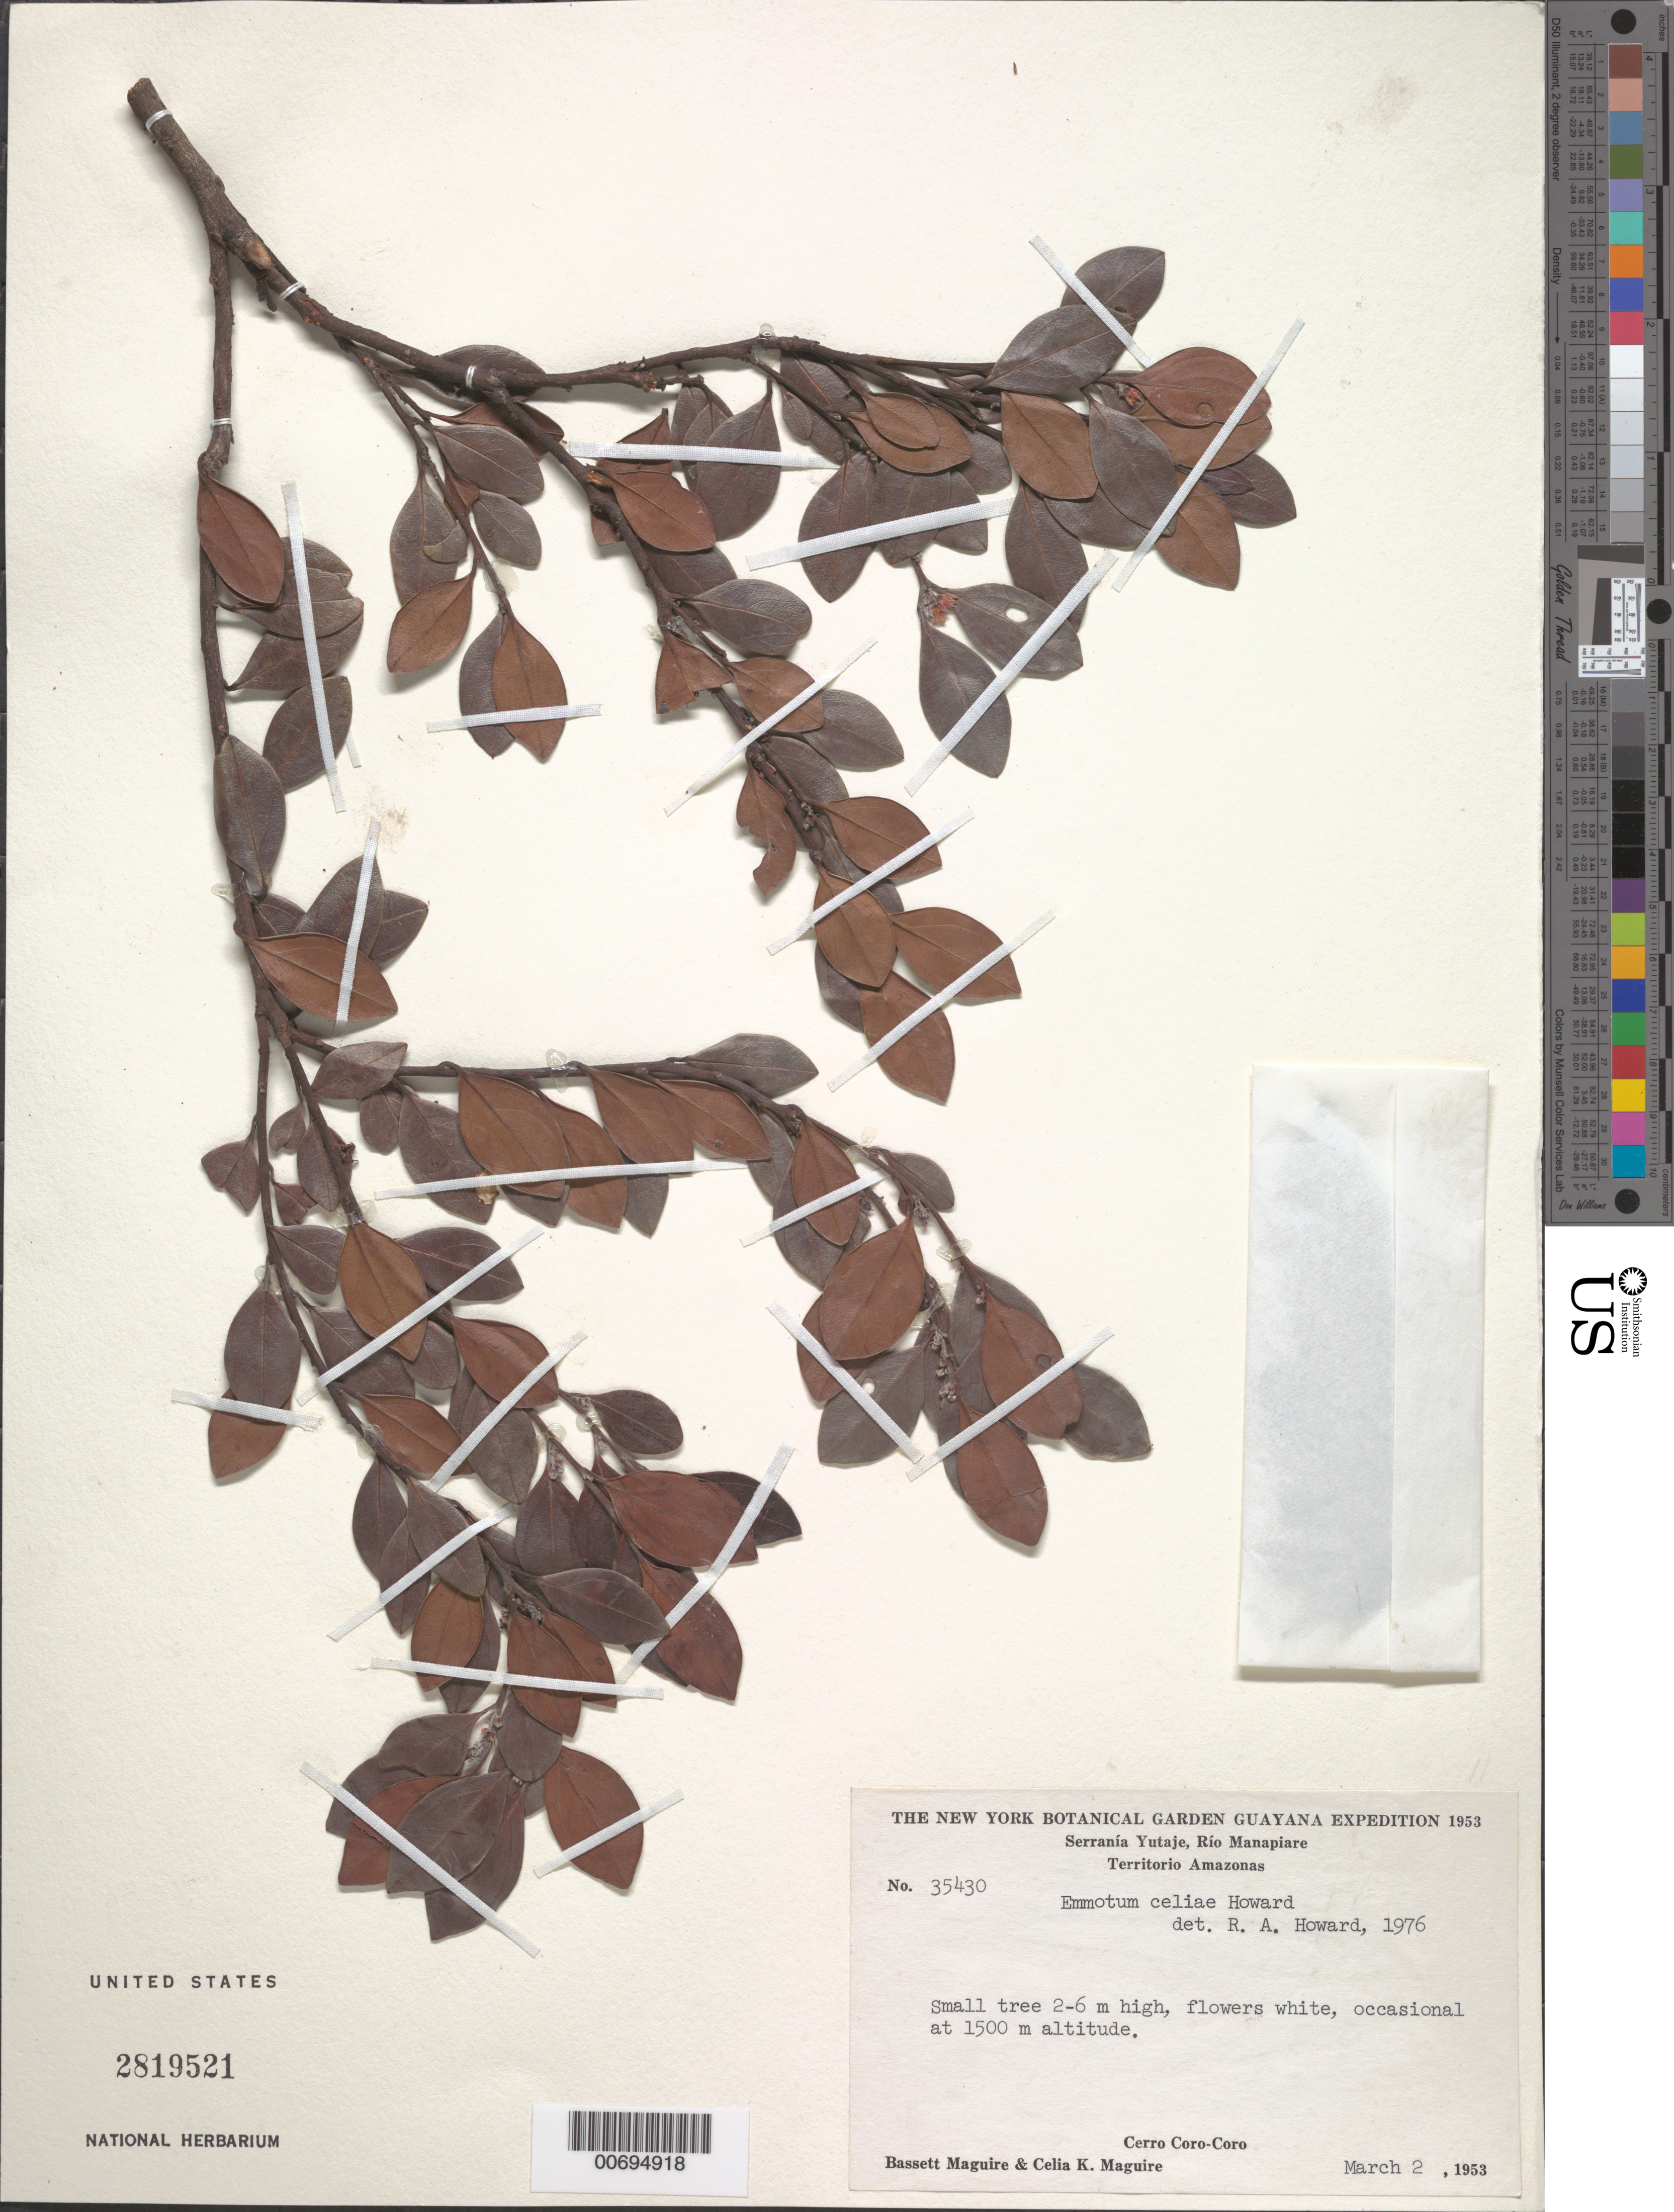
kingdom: Plantae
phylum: Tracheophyta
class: Magnoliopsida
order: Metteniusales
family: Metteniusaceae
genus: Emmotum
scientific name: Emmotum celiae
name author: R.A. Howard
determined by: Howard, R. A.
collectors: B. Maguire & C. K. Maguire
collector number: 35430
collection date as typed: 2-Mar-53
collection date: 1953-03-02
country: Venezuela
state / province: Amazonas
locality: Cerro Coro-Coro, Serranía Yutajé, Río Manapiare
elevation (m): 1500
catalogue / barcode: US 2819521